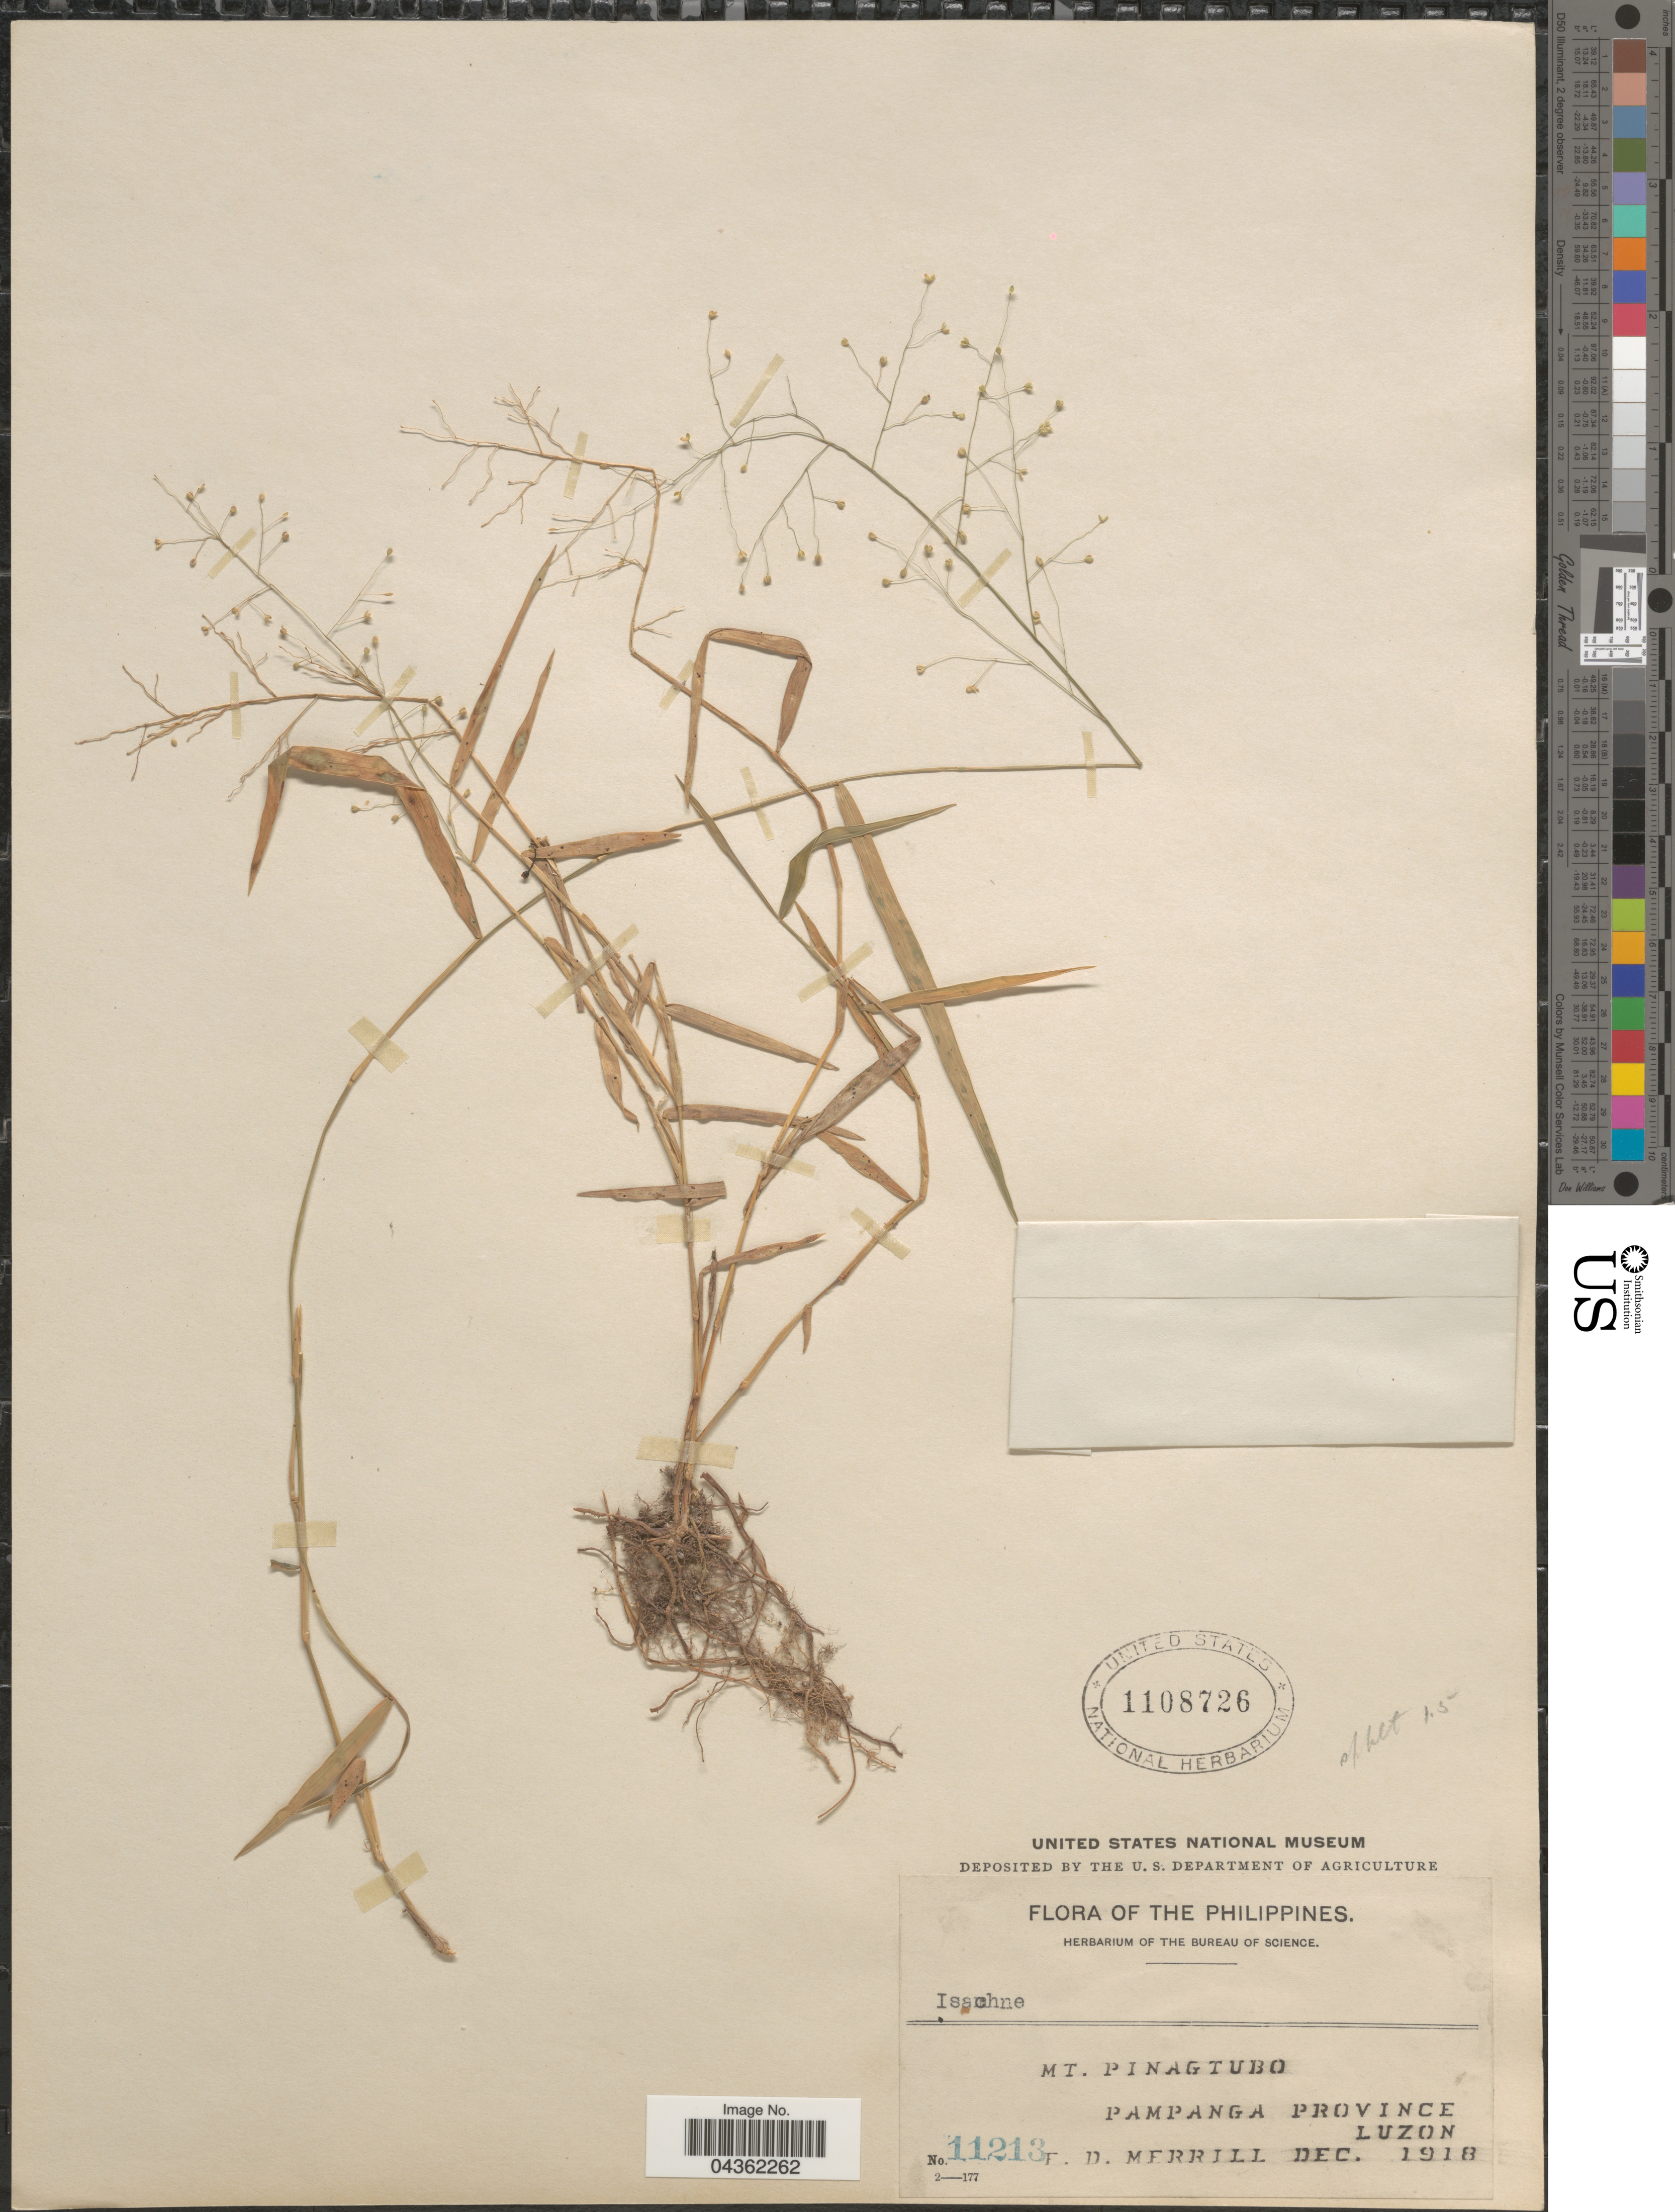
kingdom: Plantae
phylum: Tracheophyta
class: Liliopsida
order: Poales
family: Poaceae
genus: Isachne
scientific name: Isachne sp.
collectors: E. D. Merrill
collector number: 11213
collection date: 1918-12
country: Philippines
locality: Mt. Pinagtubo. Pampanga Province, Luzon.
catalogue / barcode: US 1108726